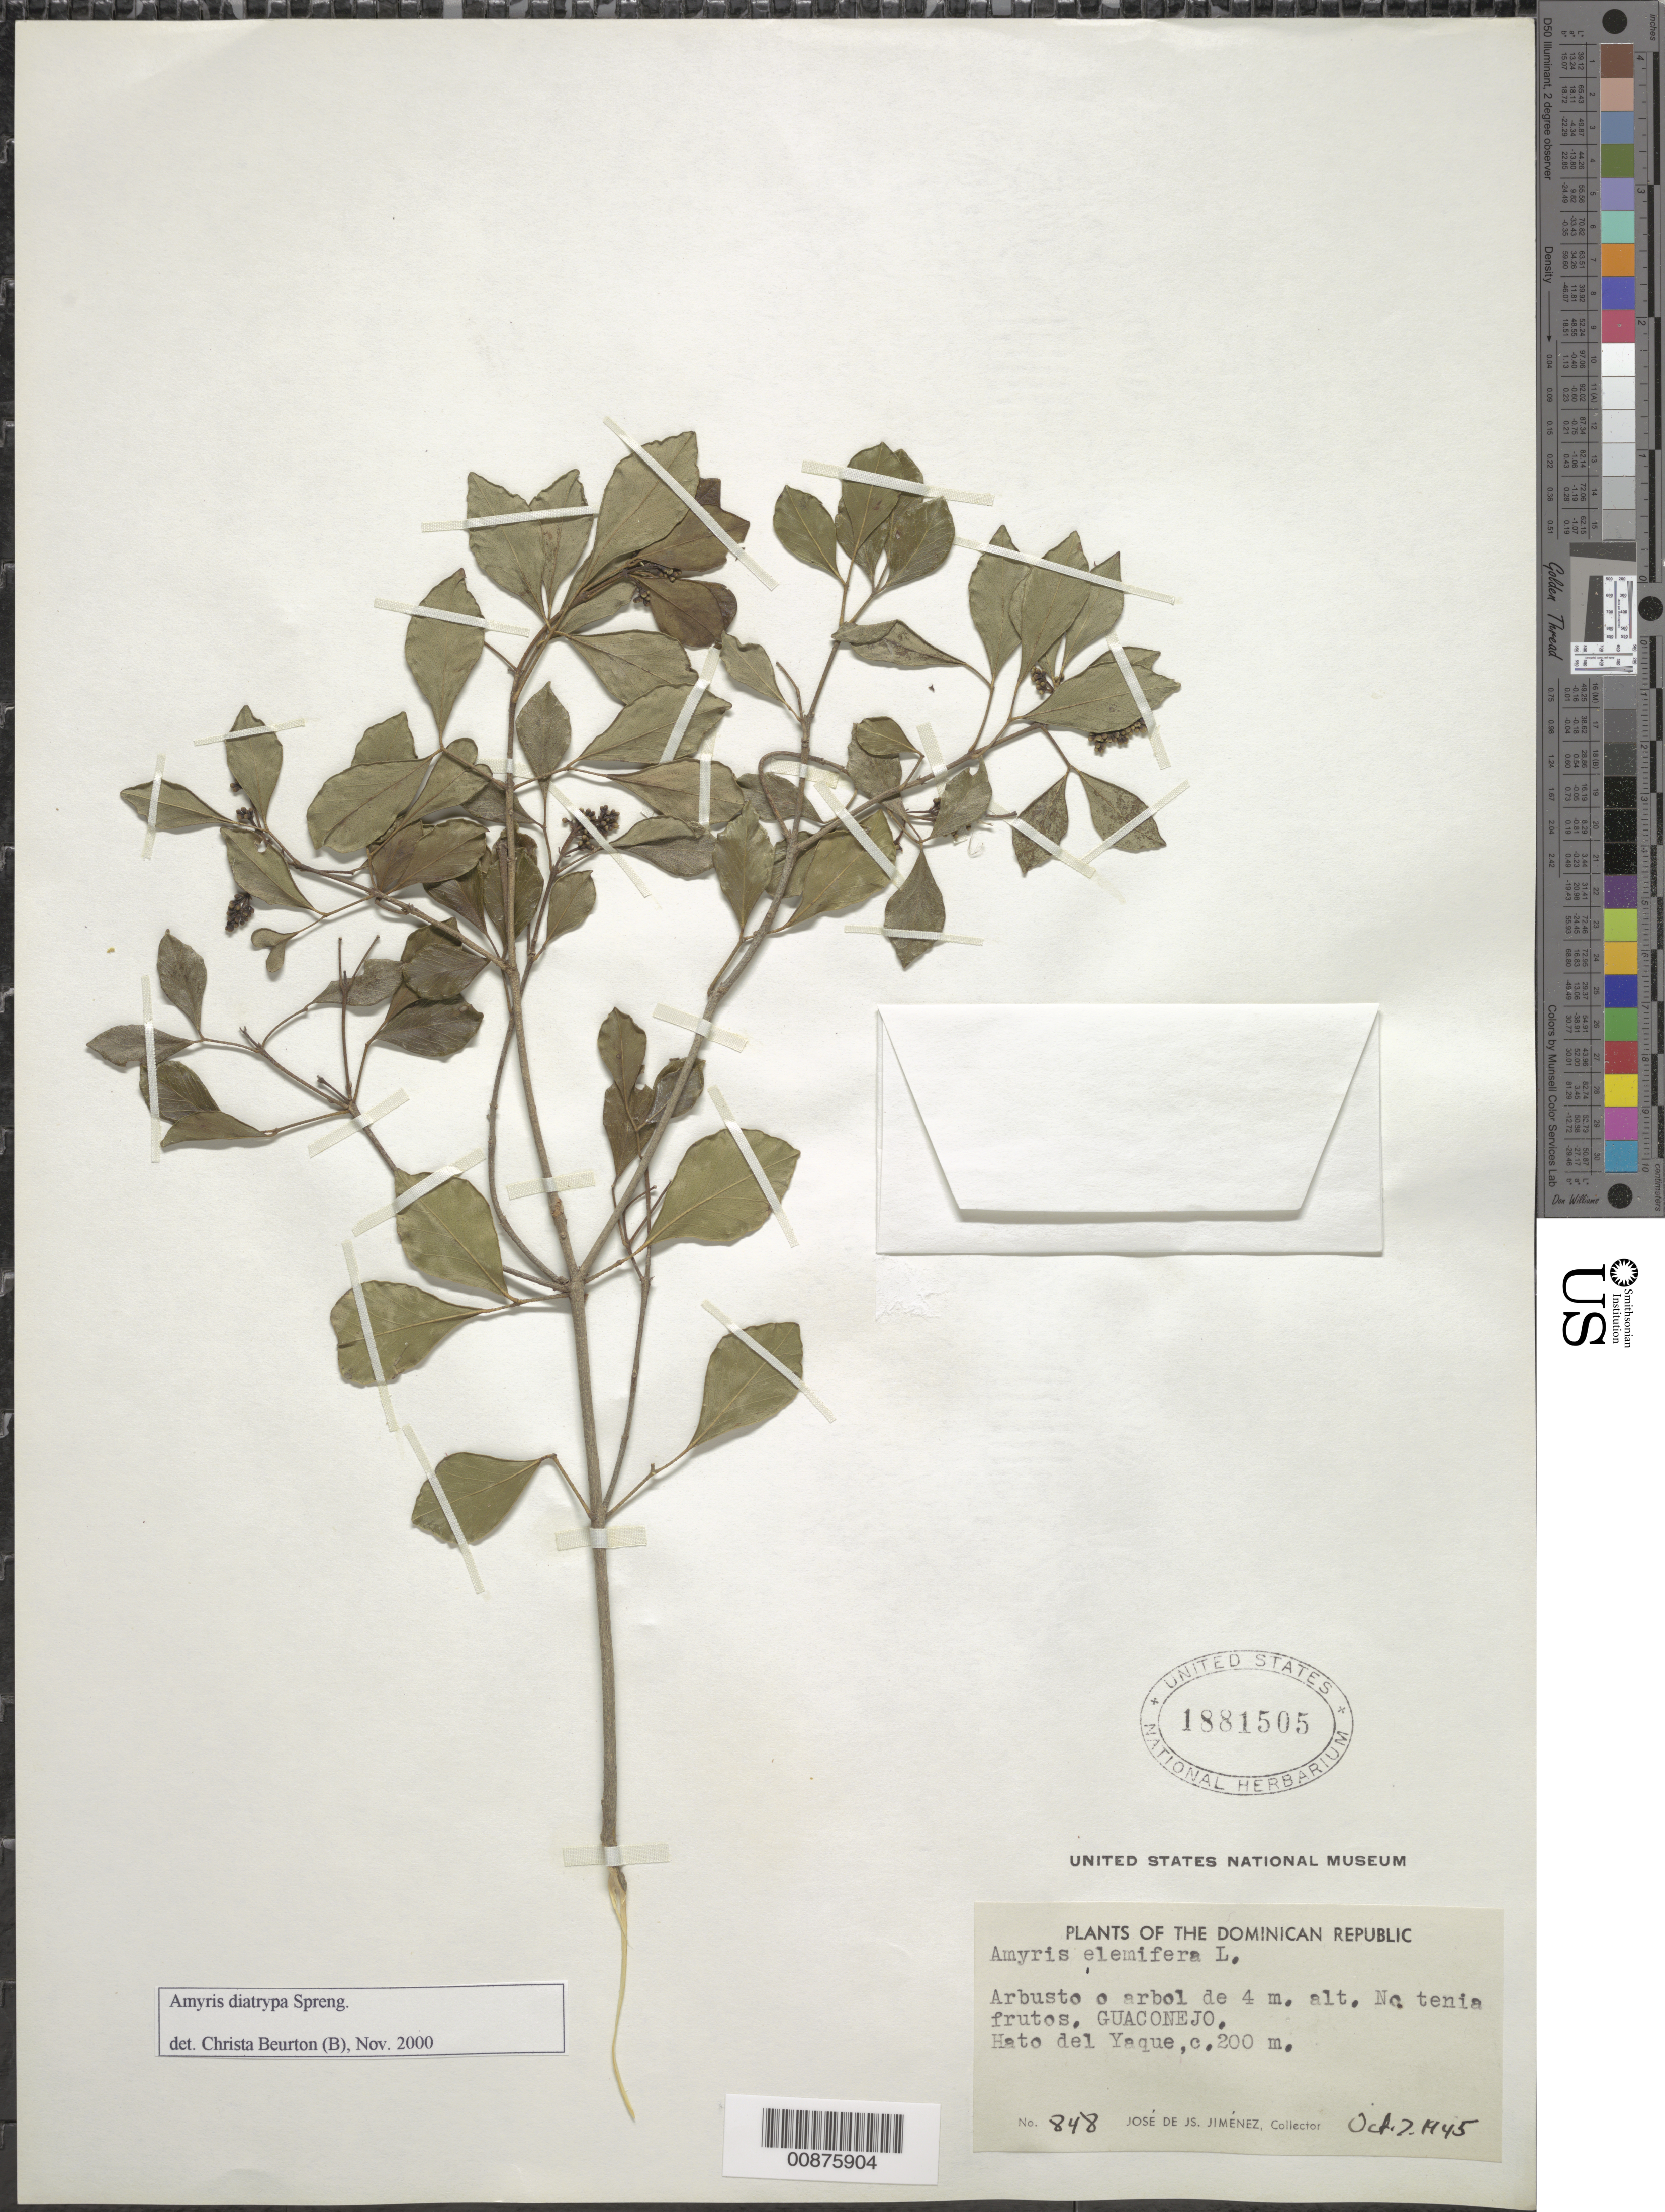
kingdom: Plantae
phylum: Tracheophyta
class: Magnoliopsida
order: Sapindales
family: Rutaceae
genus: Amyris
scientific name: Amyris diatrypa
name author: Spreng.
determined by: Beurton, C.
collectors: J. J. Jiménez Almonte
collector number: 848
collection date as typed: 07 Oct 1945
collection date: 1945-10-07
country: Dominican Republic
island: Hispaniola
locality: Hato del Yaque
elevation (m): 200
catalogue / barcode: US 1881505